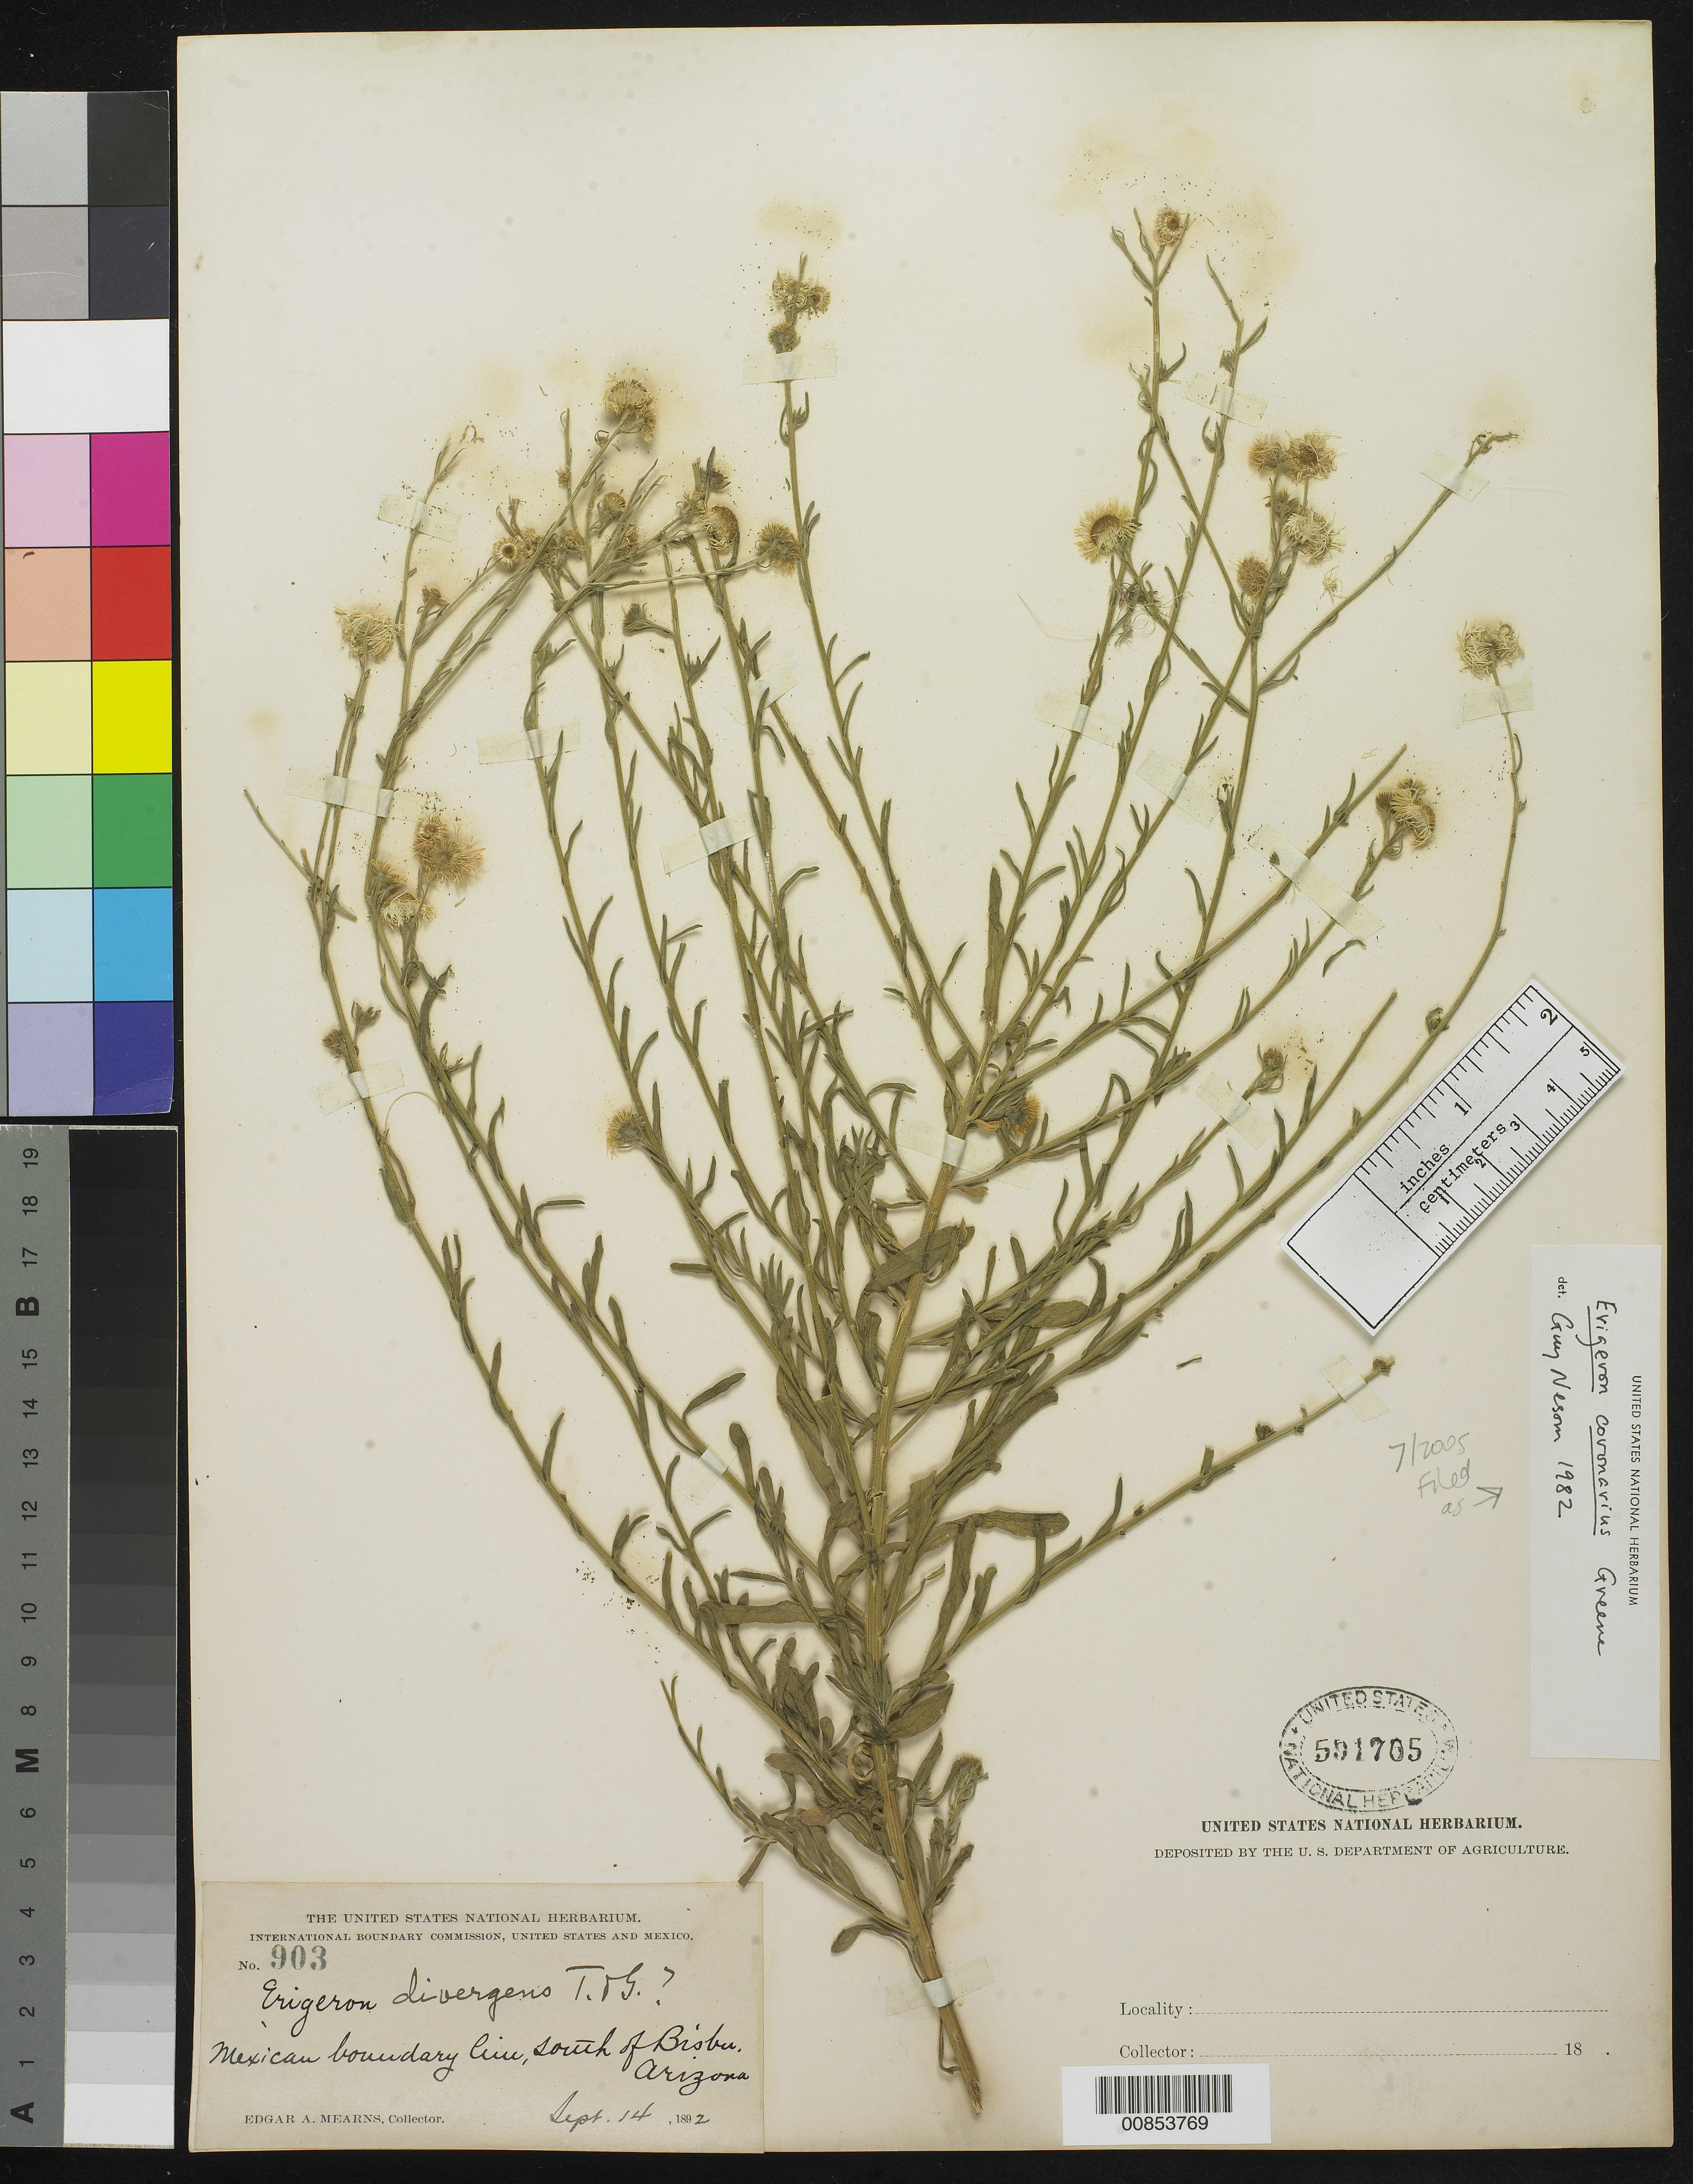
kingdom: Plantae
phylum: Tracheophyta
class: Magnoliopsida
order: Asterales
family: Asteraceae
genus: Erigeron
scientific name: Erigeron coronarius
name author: Greene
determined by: Nesom, Guy L.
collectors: E. A. Mearns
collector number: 903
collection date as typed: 14 Sep 1892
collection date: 1892-09-14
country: United States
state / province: Arizona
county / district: Cochise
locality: Mexican Boundary Line, S of Bisbee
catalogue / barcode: US 591705